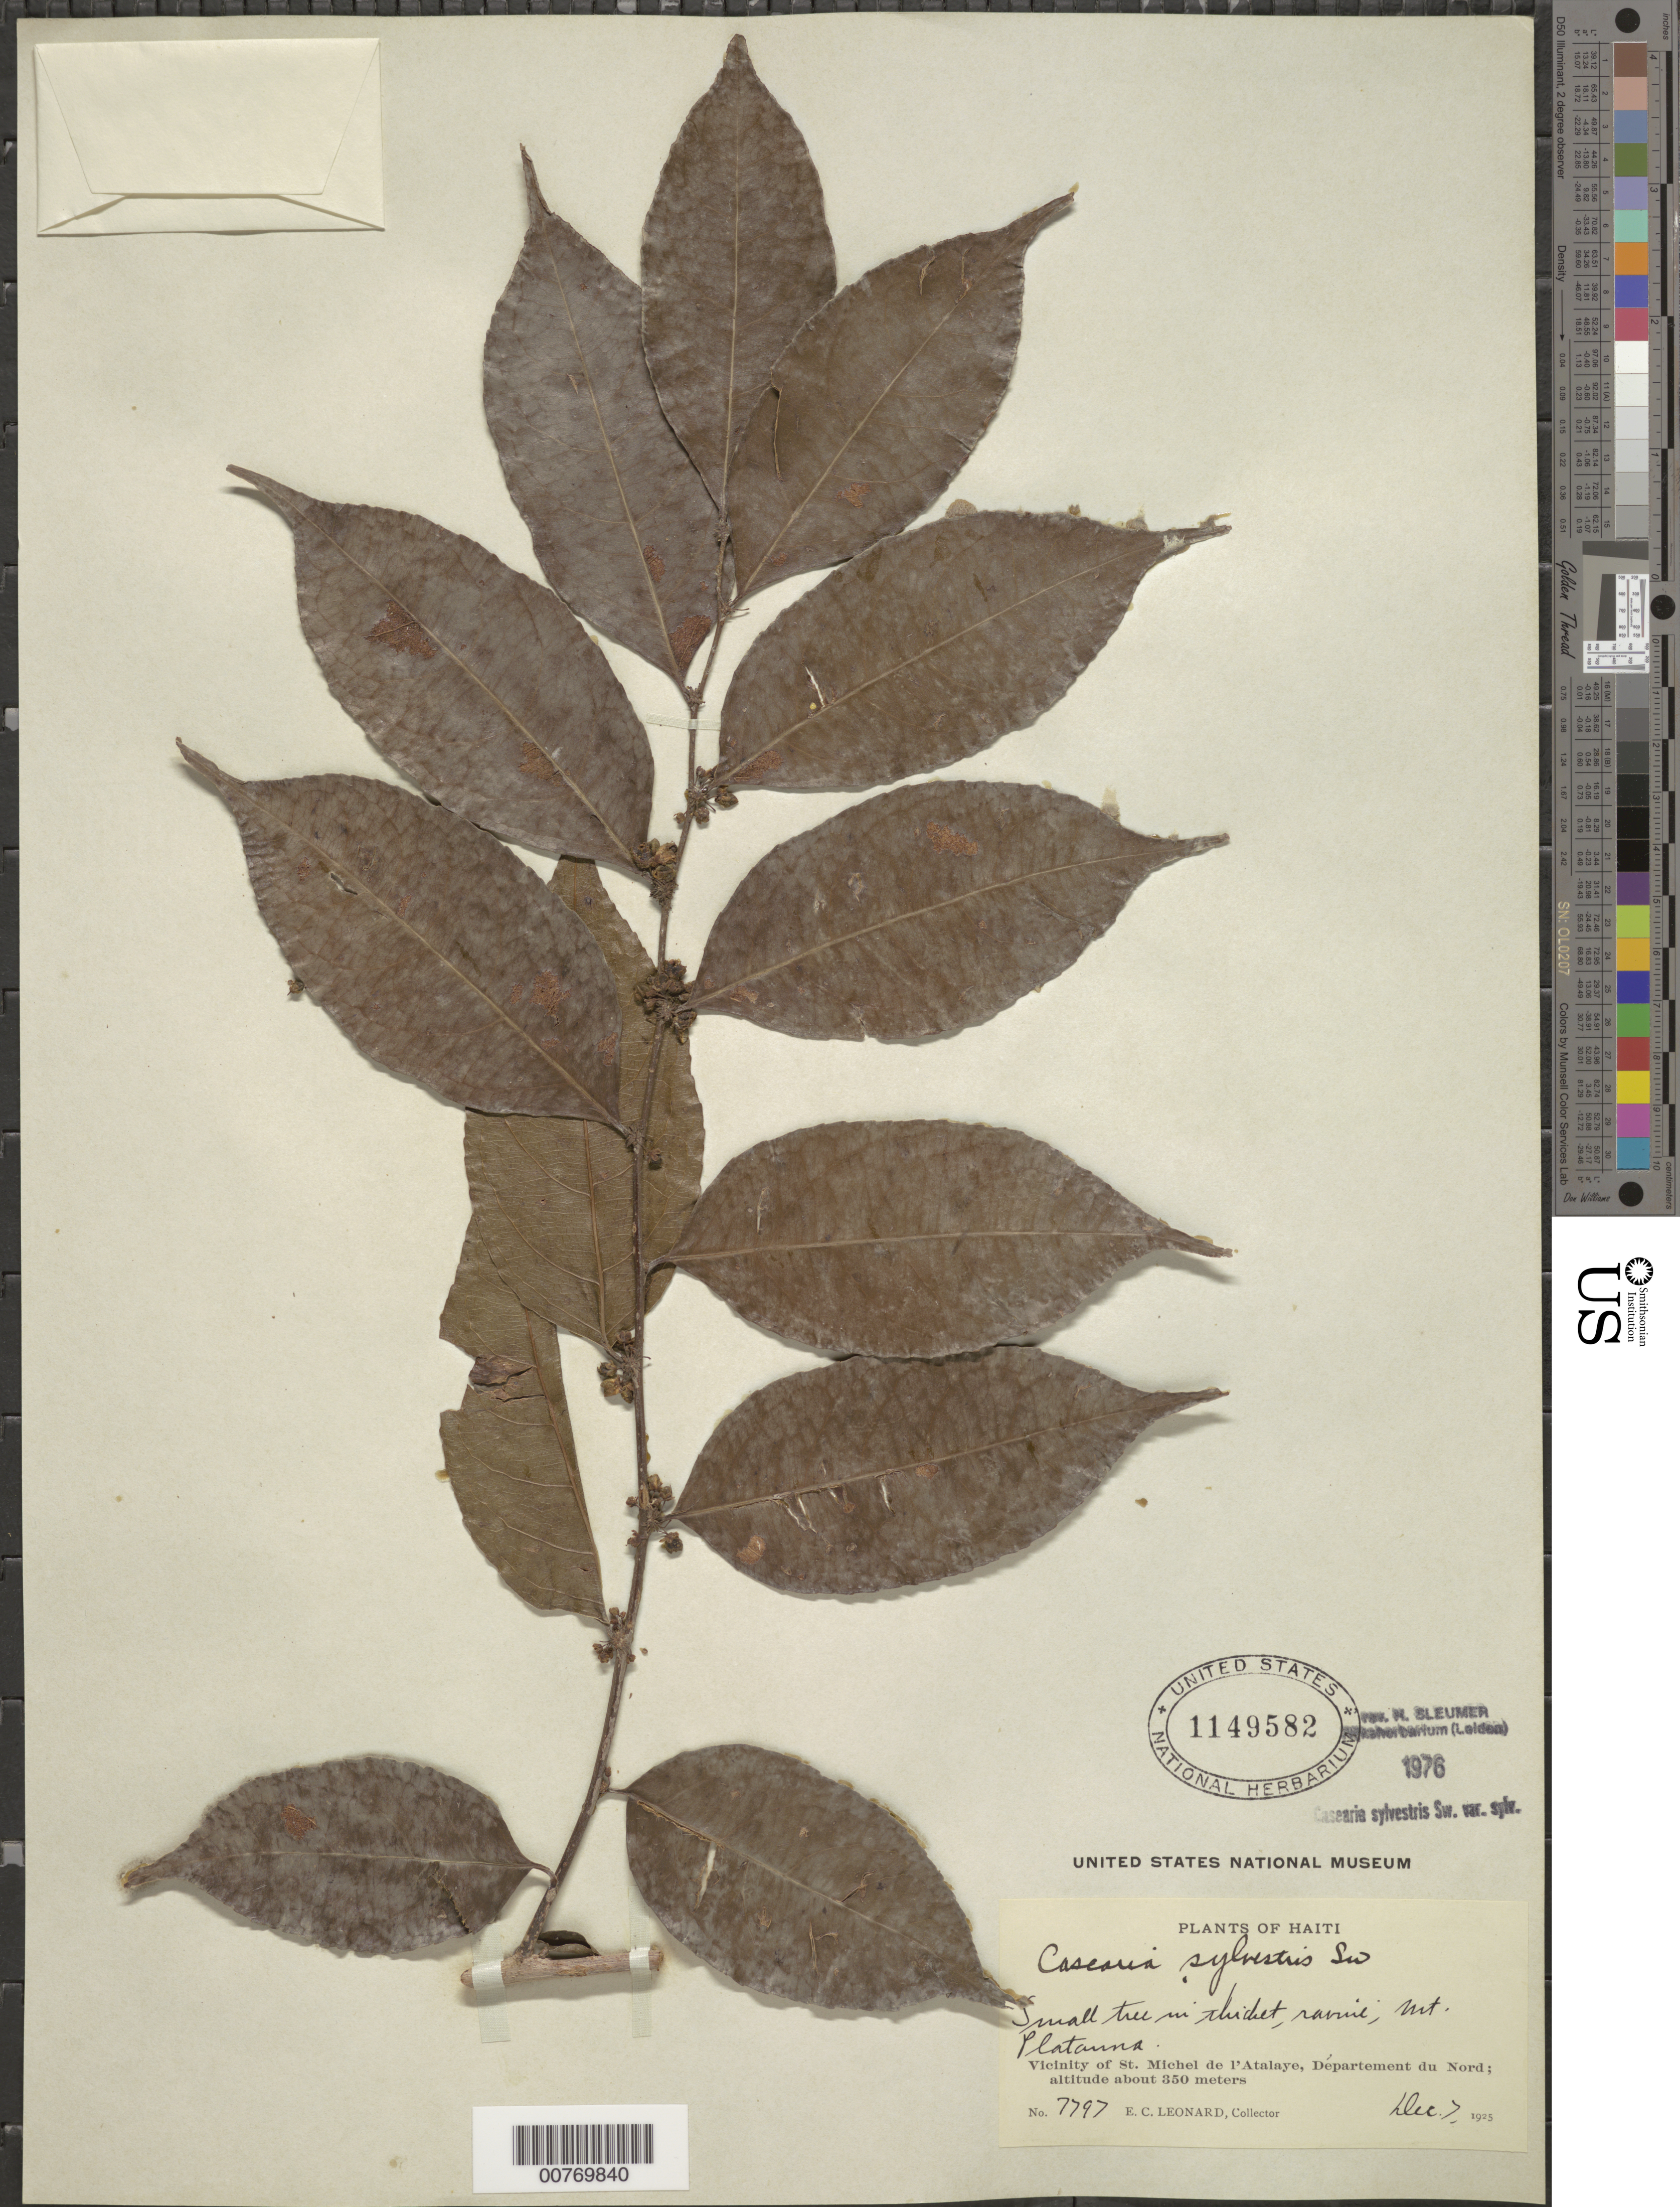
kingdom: Plantae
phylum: Tracheophyta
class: Magnoliopsida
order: Malpighiales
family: Salicaceae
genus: Casearia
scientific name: Casearia sylvestris var. sylvestris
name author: Sw.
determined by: Sleumer, H. O.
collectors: E. C. Leonard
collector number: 7797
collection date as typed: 07 Dec 1925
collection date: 1925-12-07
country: Haiti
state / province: Nord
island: Hispaniola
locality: Vicinity of St. Michel de l'Atalaye, Department of Nord, Mt. Platanna.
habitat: Thicket, ravire.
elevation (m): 350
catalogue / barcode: US 1149582